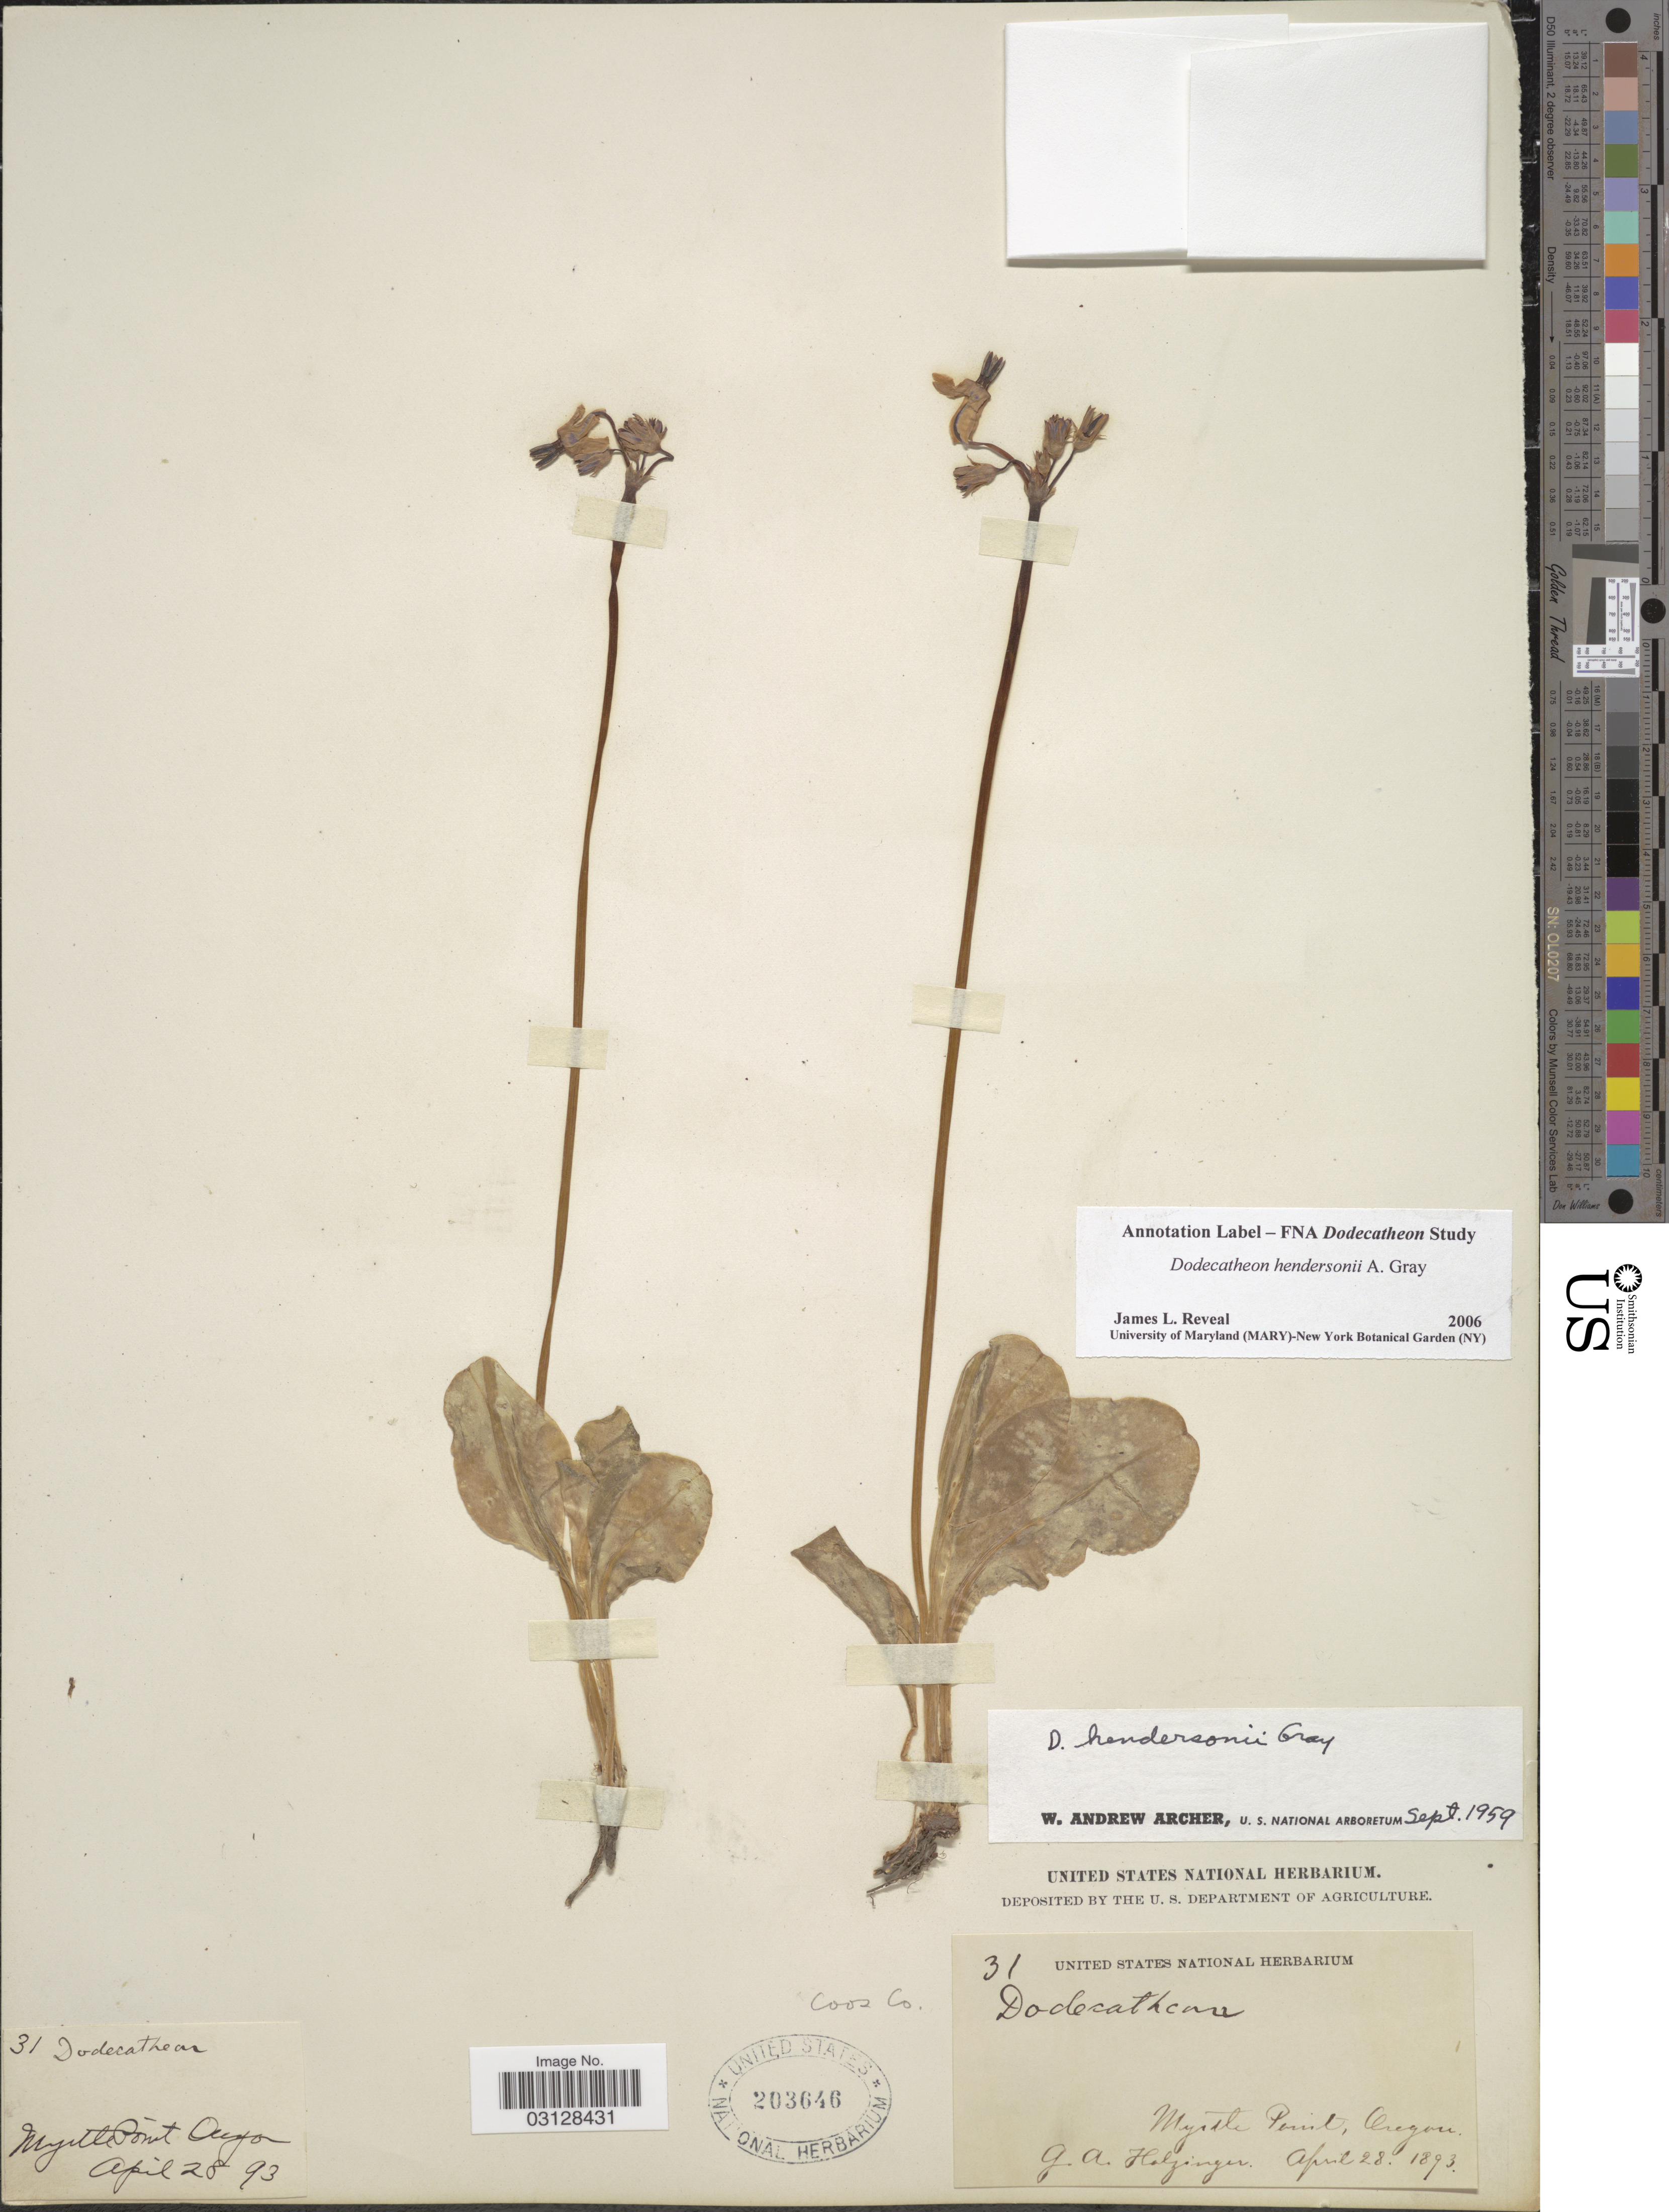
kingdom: Plantae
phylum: Tracheophyta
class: Magnoliopsida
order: Ericales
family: Primulaceae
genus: Dodecatheon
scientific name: Dodecatheon hendersonii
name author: A. Gray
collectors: G. Hobzinger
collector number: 31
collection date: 1893-04-28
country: United States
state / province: Oregon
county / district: Coos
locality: Myrtle Point. Coos Co.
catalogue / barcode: US 203646